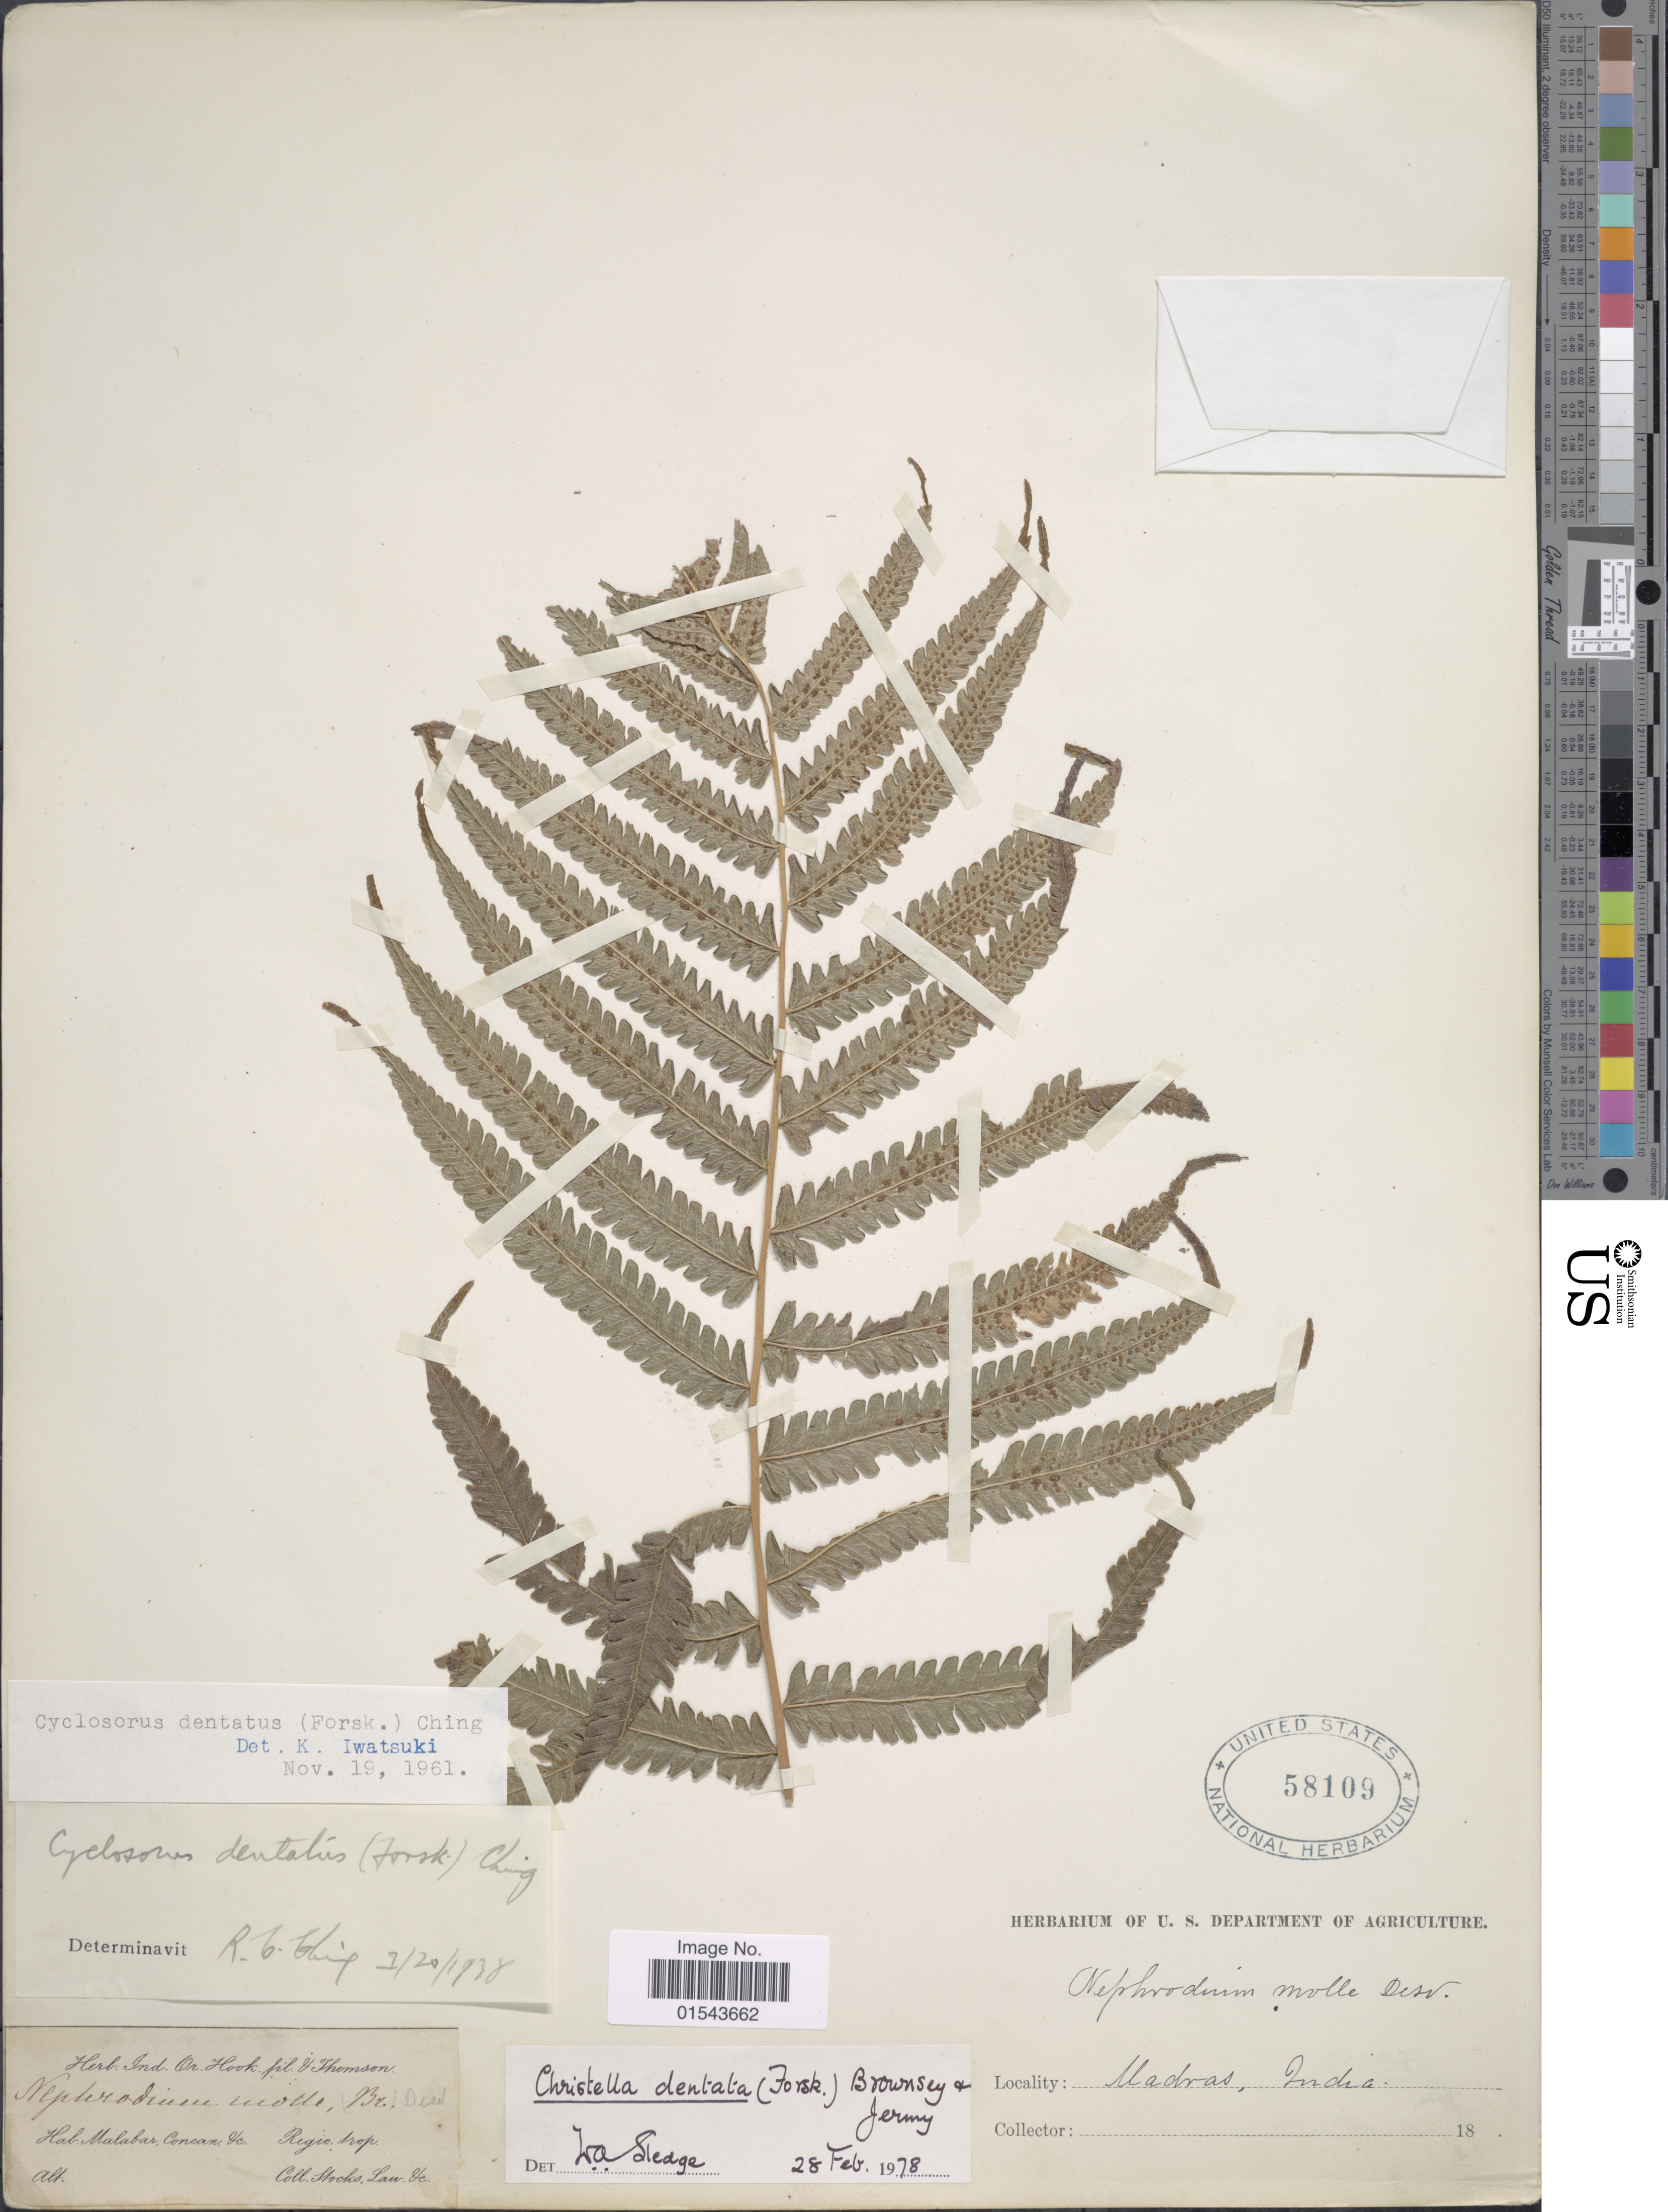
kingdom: Plantae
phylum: Tracheophyta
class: Polypodiopsida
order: Polypodiales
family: Thelypteridaceae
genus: Christella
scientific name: Christella dentata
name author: (Forssk.) Brownsey & Jermy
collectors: J. Stocks & J. Law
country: India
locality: Madras. Malabar, Concan &c.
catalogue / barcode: US 58109